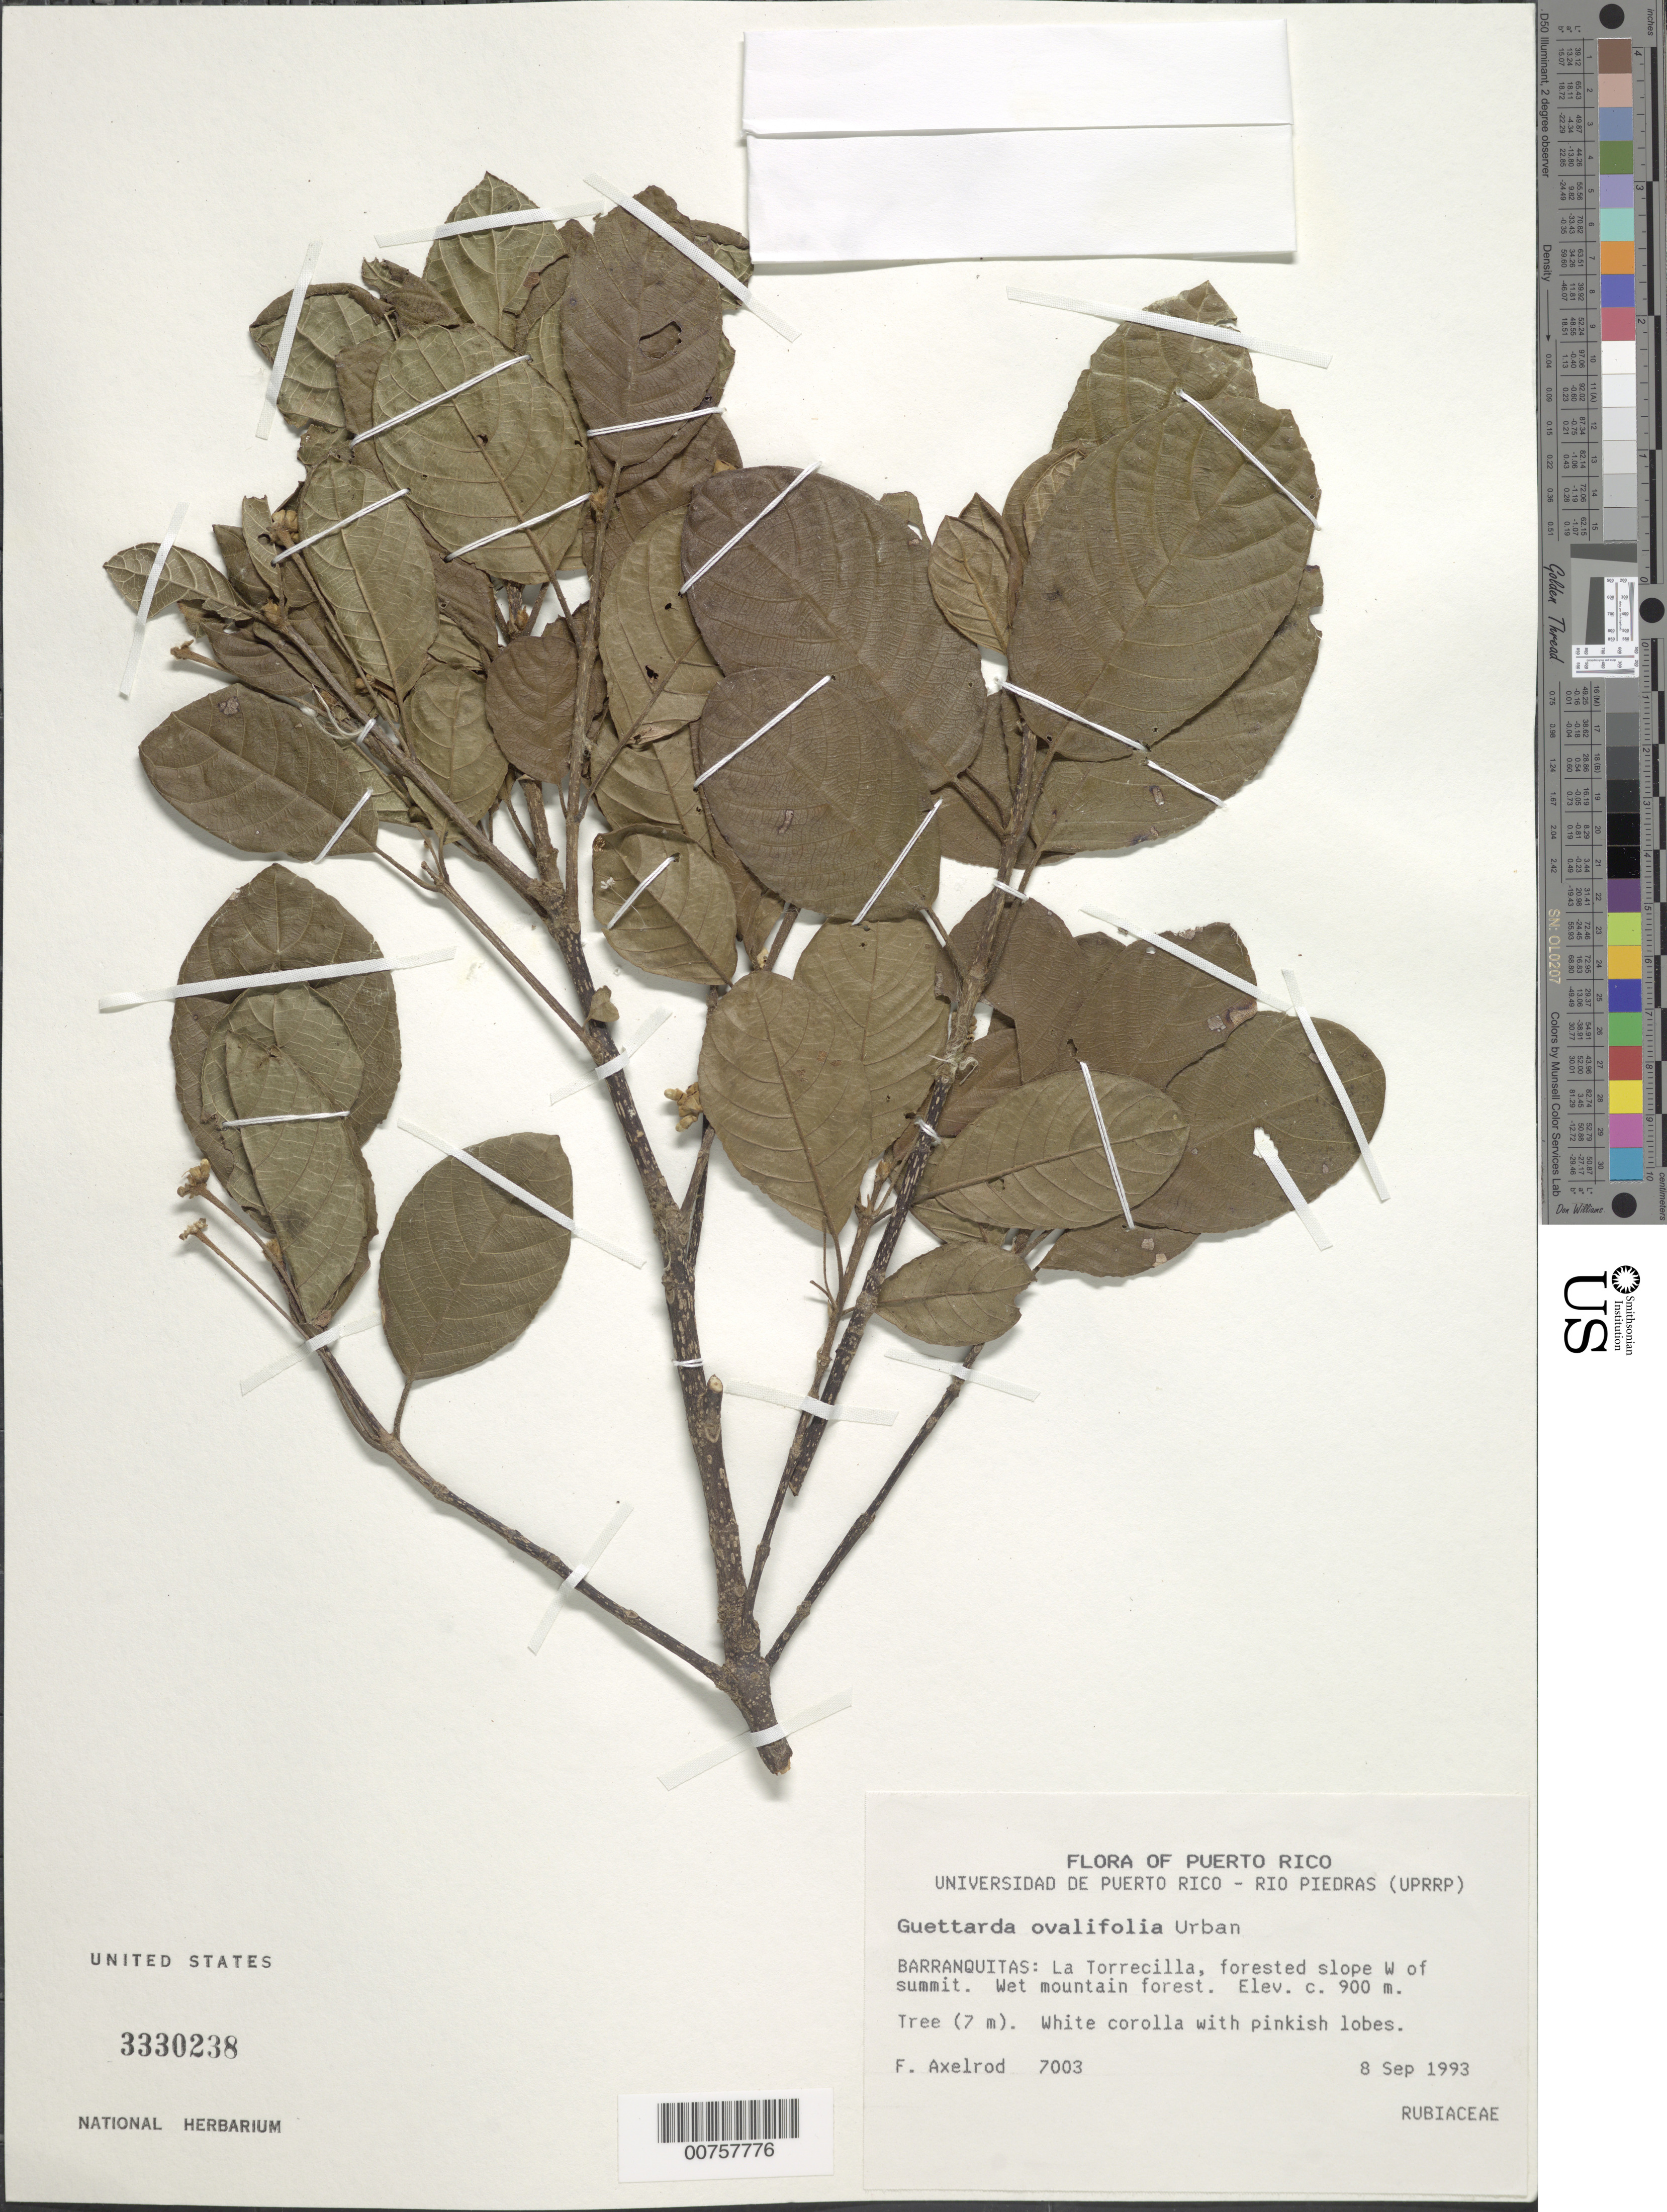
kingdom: Plantae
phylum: Tracheophyta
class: Magnoliopsida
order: Gentianales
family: Rubiaceae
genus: Guettarda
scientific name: Guettarda ovalifolia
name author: Urb.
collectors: F. S. Axelrod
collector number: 7003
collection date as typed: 08 Sep 1993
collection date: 1993-09-08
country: Puerto Rico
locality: Barranquitas: La Torrecilla, forested slope west of summit.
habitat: Wet mountain forest.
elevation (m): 900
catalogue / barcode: US 3330238